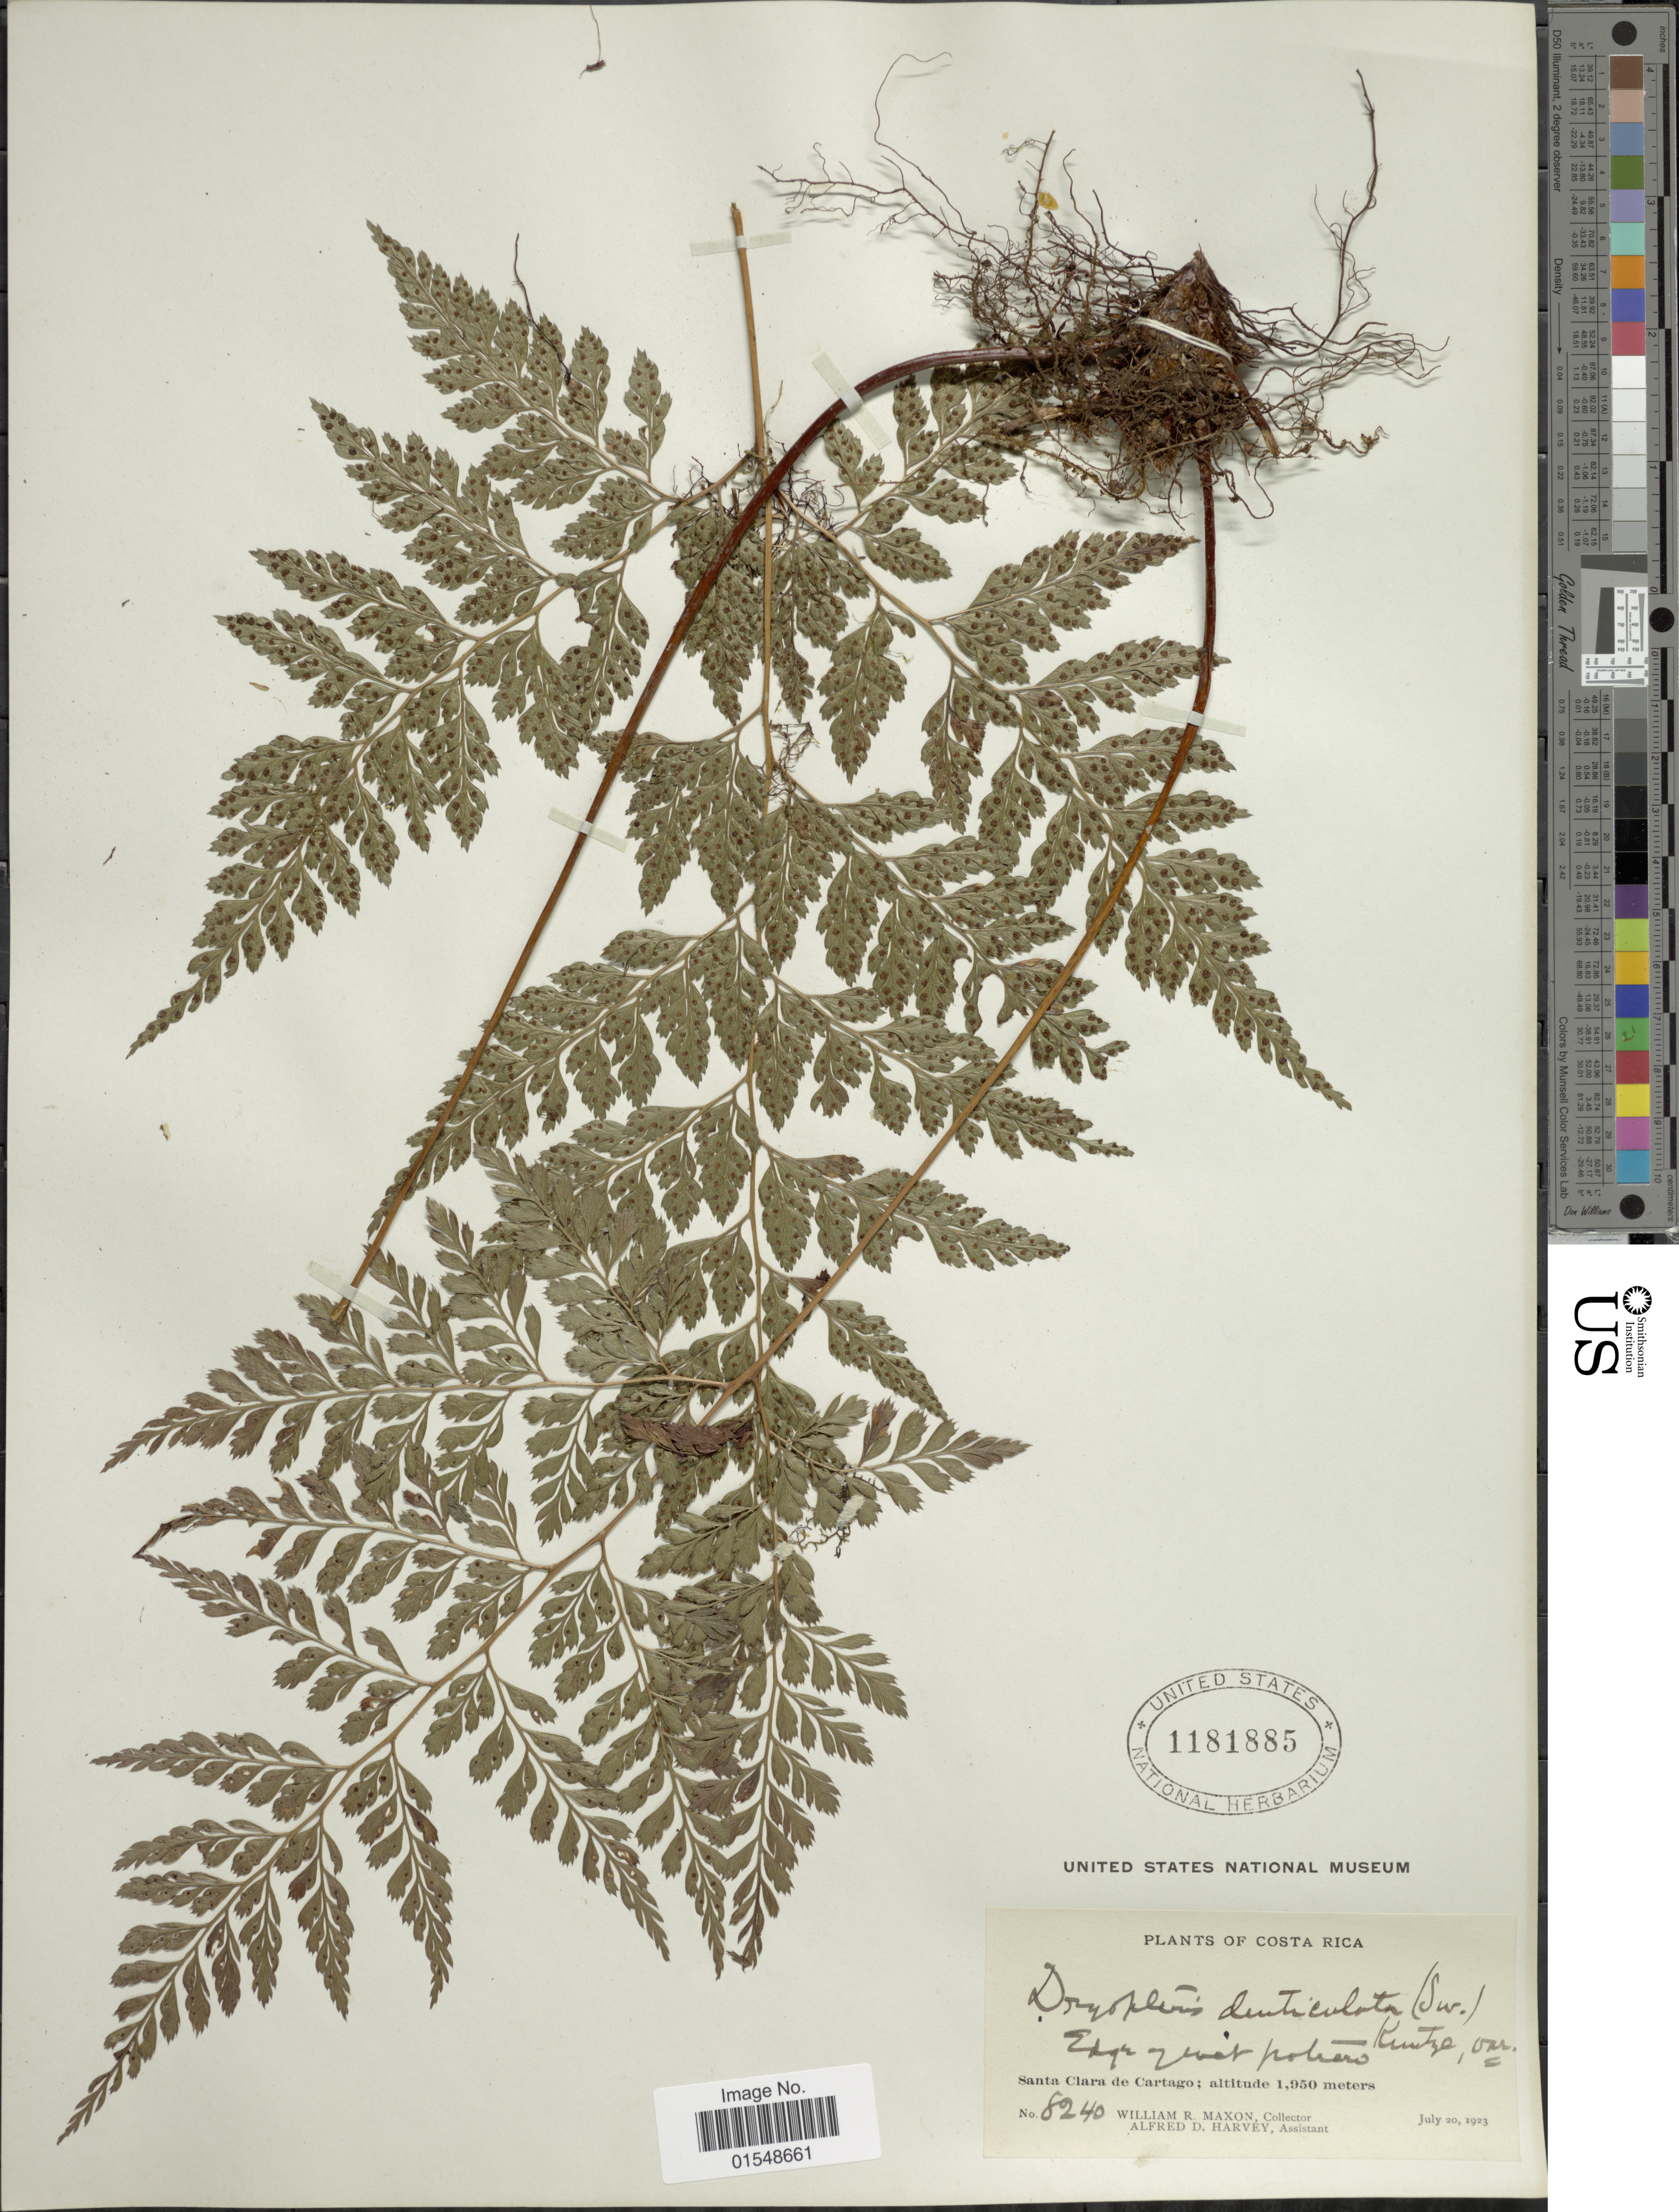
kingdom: Plantae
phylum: Tracheophyta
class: Polypodiopsida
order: Polypodiales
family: Dryopteridaceae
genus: Arachniodes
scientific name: Arachniodes denticulata var. jucunda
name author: (Fée) Lellinger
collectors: W. R. Maxon & A. D. Harvey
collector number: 8240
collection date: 1923-07-20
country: Costa Rica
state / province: Cartago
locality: Santa Clara de Cartago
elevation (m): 1950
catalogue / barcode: US 1181885